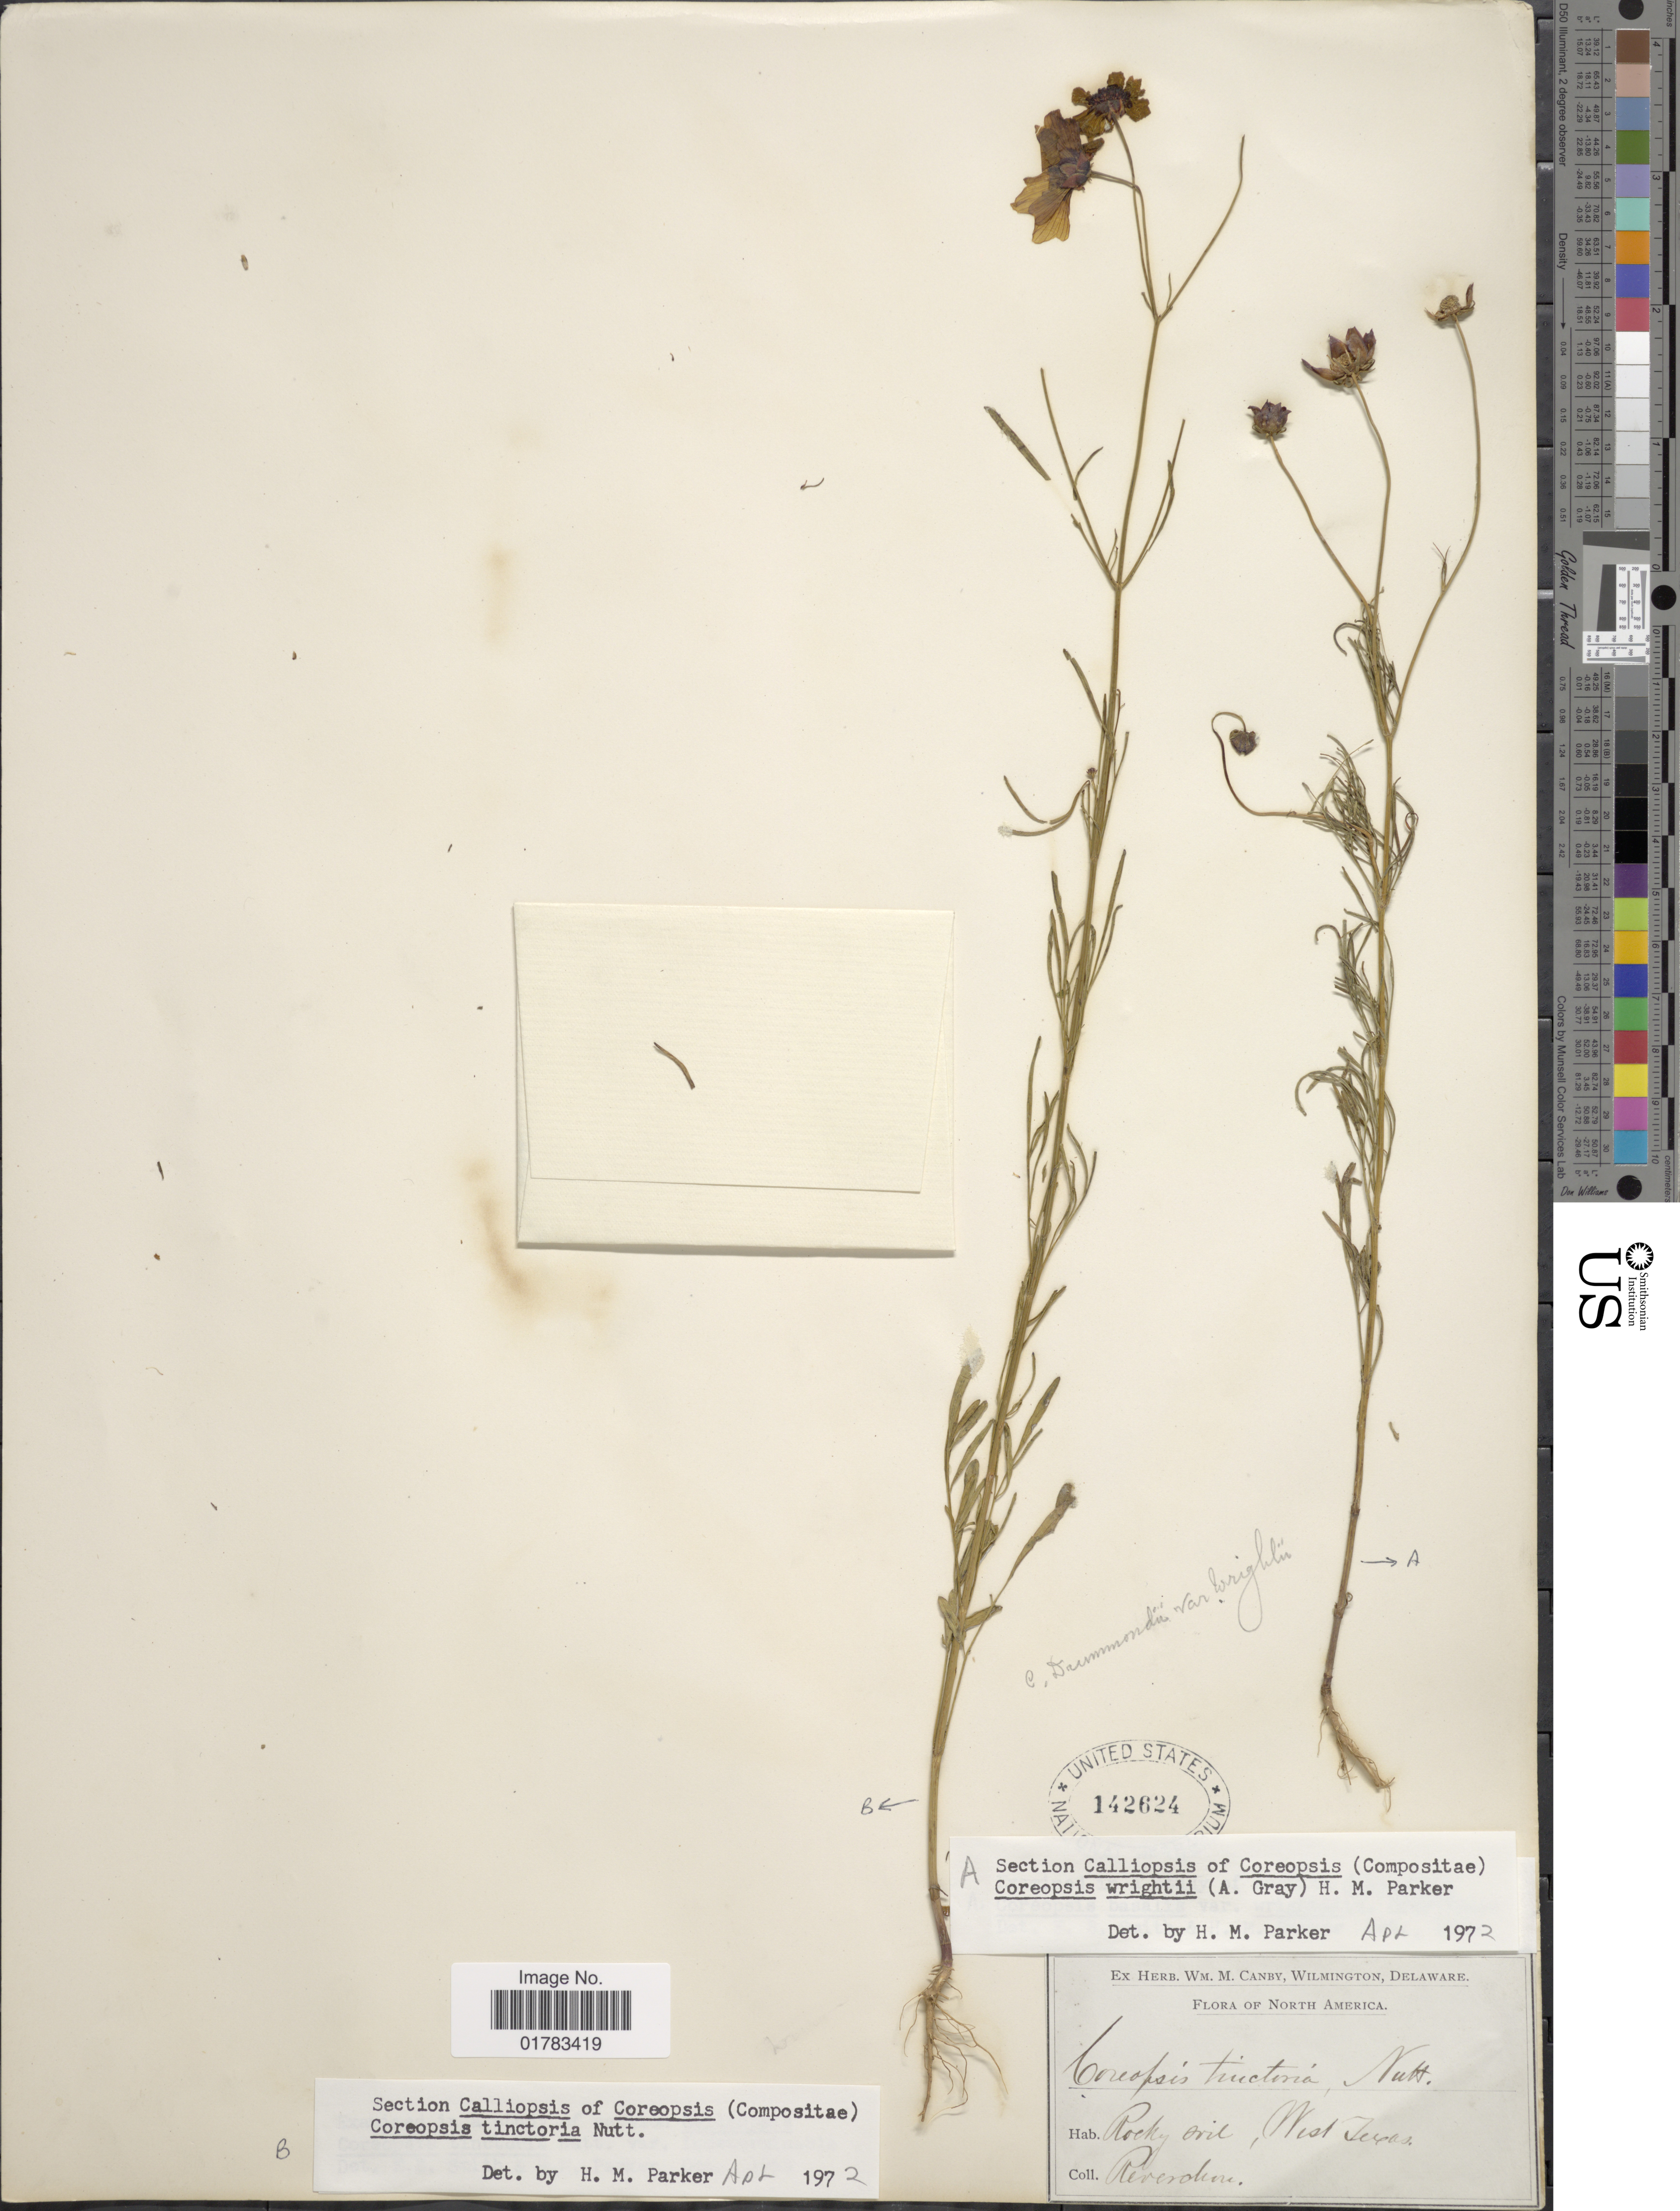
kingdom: Plantae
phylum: Tracheophyta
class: Magnoliopsida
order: Asterales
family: Asteraceae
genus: Coreopsis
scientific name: Coreopsis tinctoria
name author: Nutt.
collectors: -. Reverchon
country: United States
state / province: Texas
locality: North America, rocky soil, West Texas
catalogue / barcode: US 142624